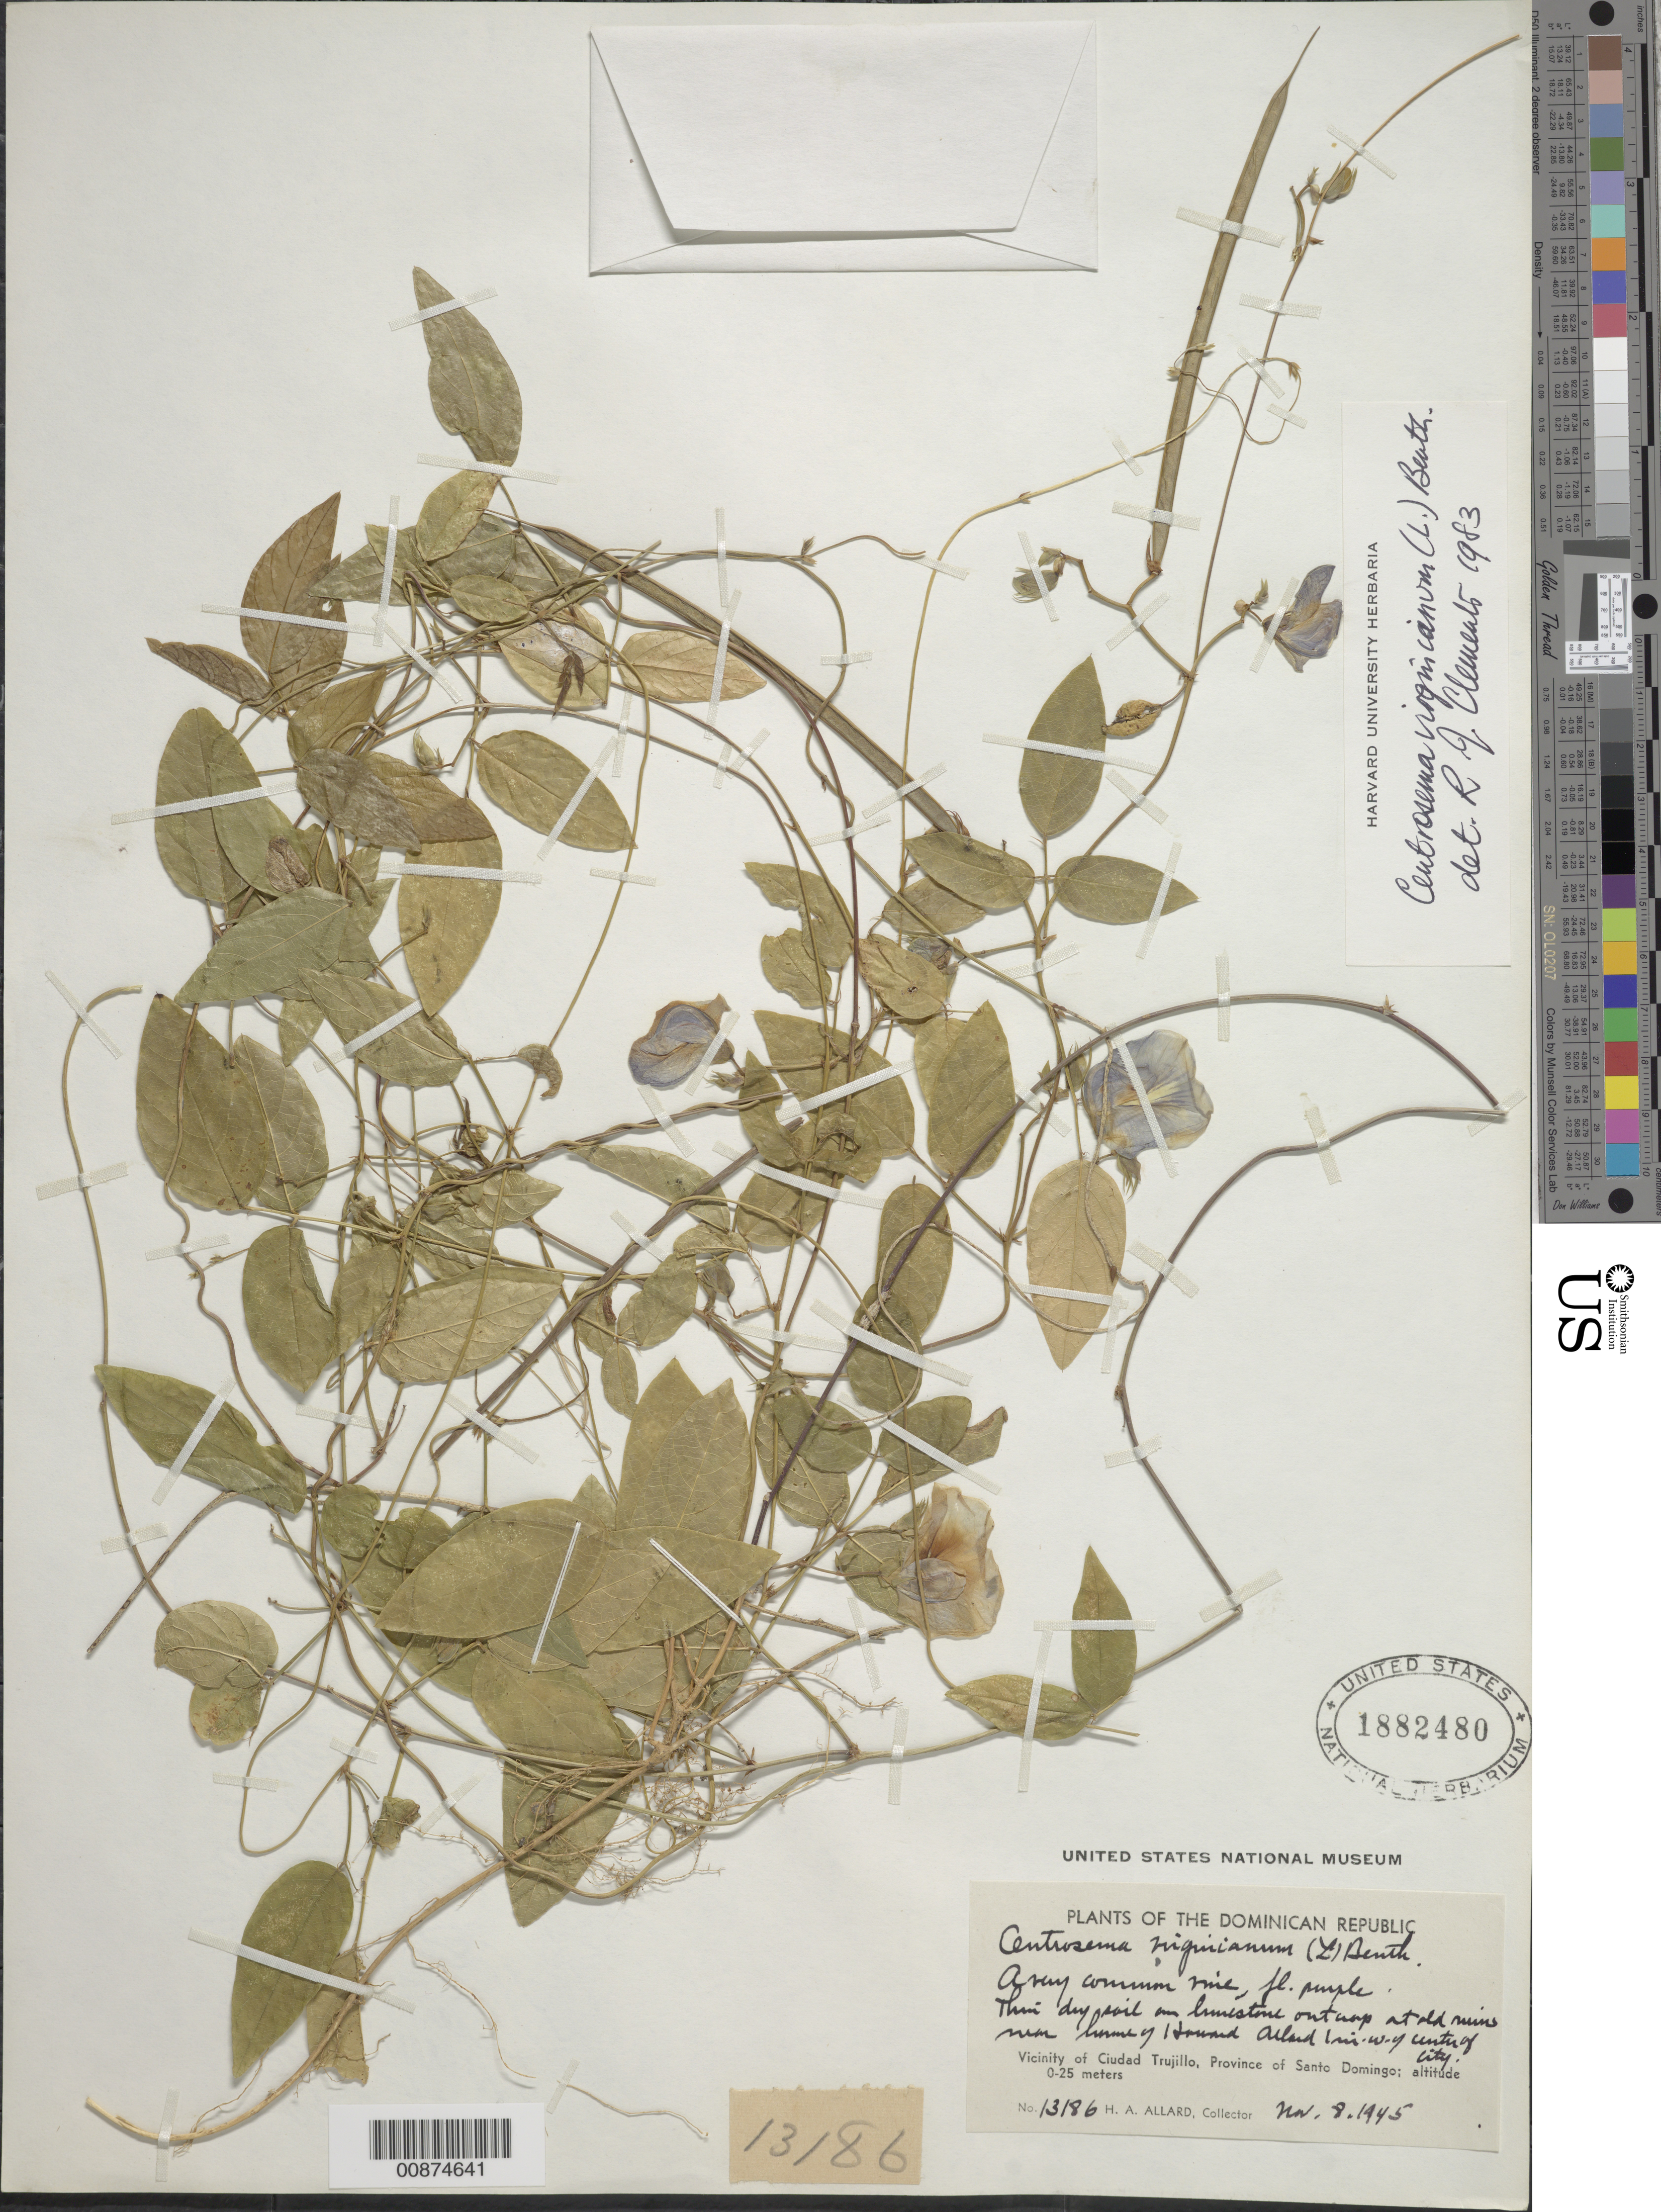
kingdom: Plantae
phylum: Tracheophyta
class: Magnoliopsida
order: Fabales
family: Fabaceae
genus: Centrosema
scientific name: Centrosema virginianum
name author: (L.) Benth.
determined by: Clements, R. J.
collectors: H. A. Allard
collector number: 13186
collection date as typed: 08 Nov 1945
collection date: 1945-11-08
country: Dominican Republic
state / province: Distrito Nacional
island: Hispaniola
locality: Vicinity of Ciudad Trujillo, Province of Santo Domingo (obsolete). At old ruins near home of Howard Allard's, 1 mi. W of center of city.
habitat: Thin dry soil on limestone outcrop.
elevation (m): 0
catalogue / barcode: US 1882480